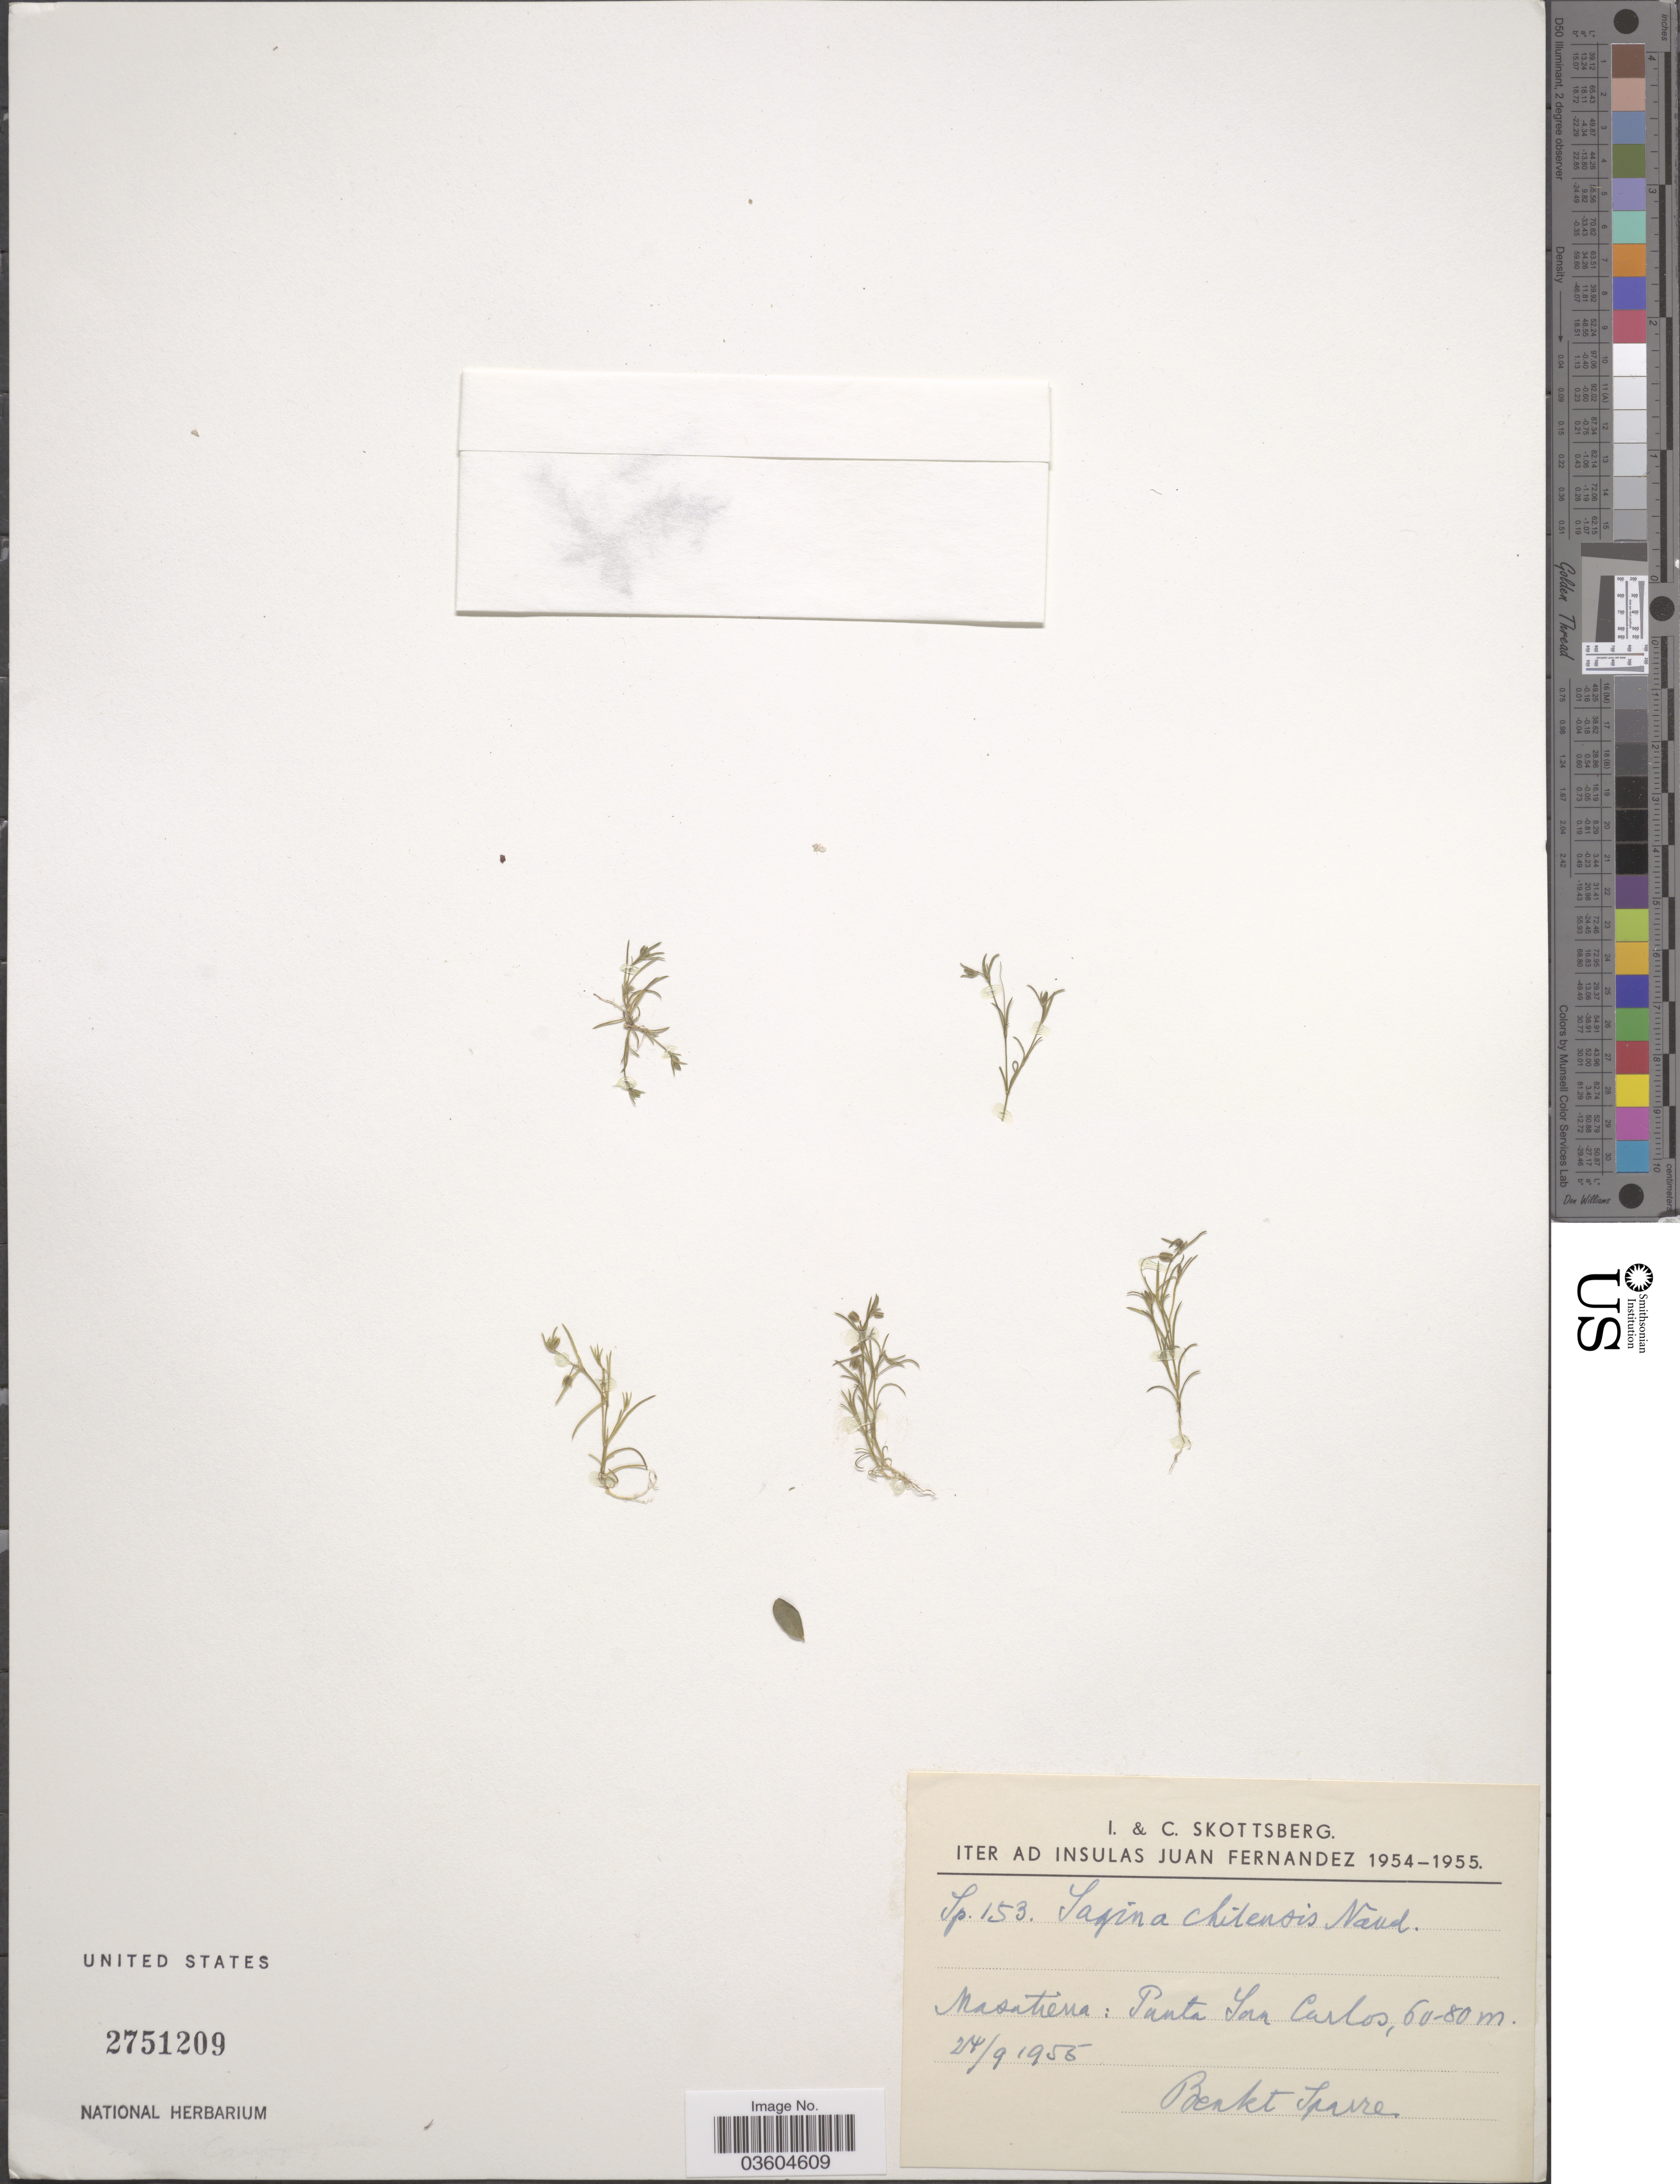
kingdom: Plantae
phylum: Tracheophyta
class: Magnoliopsida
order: Caryophyllales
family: Caryophyllaceae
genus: Sagina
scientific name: Sagina chilensis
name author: Naudin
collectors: B. Sparre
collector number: Sp153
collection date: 1956-09-24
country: Chile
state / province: Valparaíso (V)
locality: Insulas Juan Fernandez. Masatierra: Punta San Carlos.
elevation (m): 60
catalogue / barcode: US 2751209